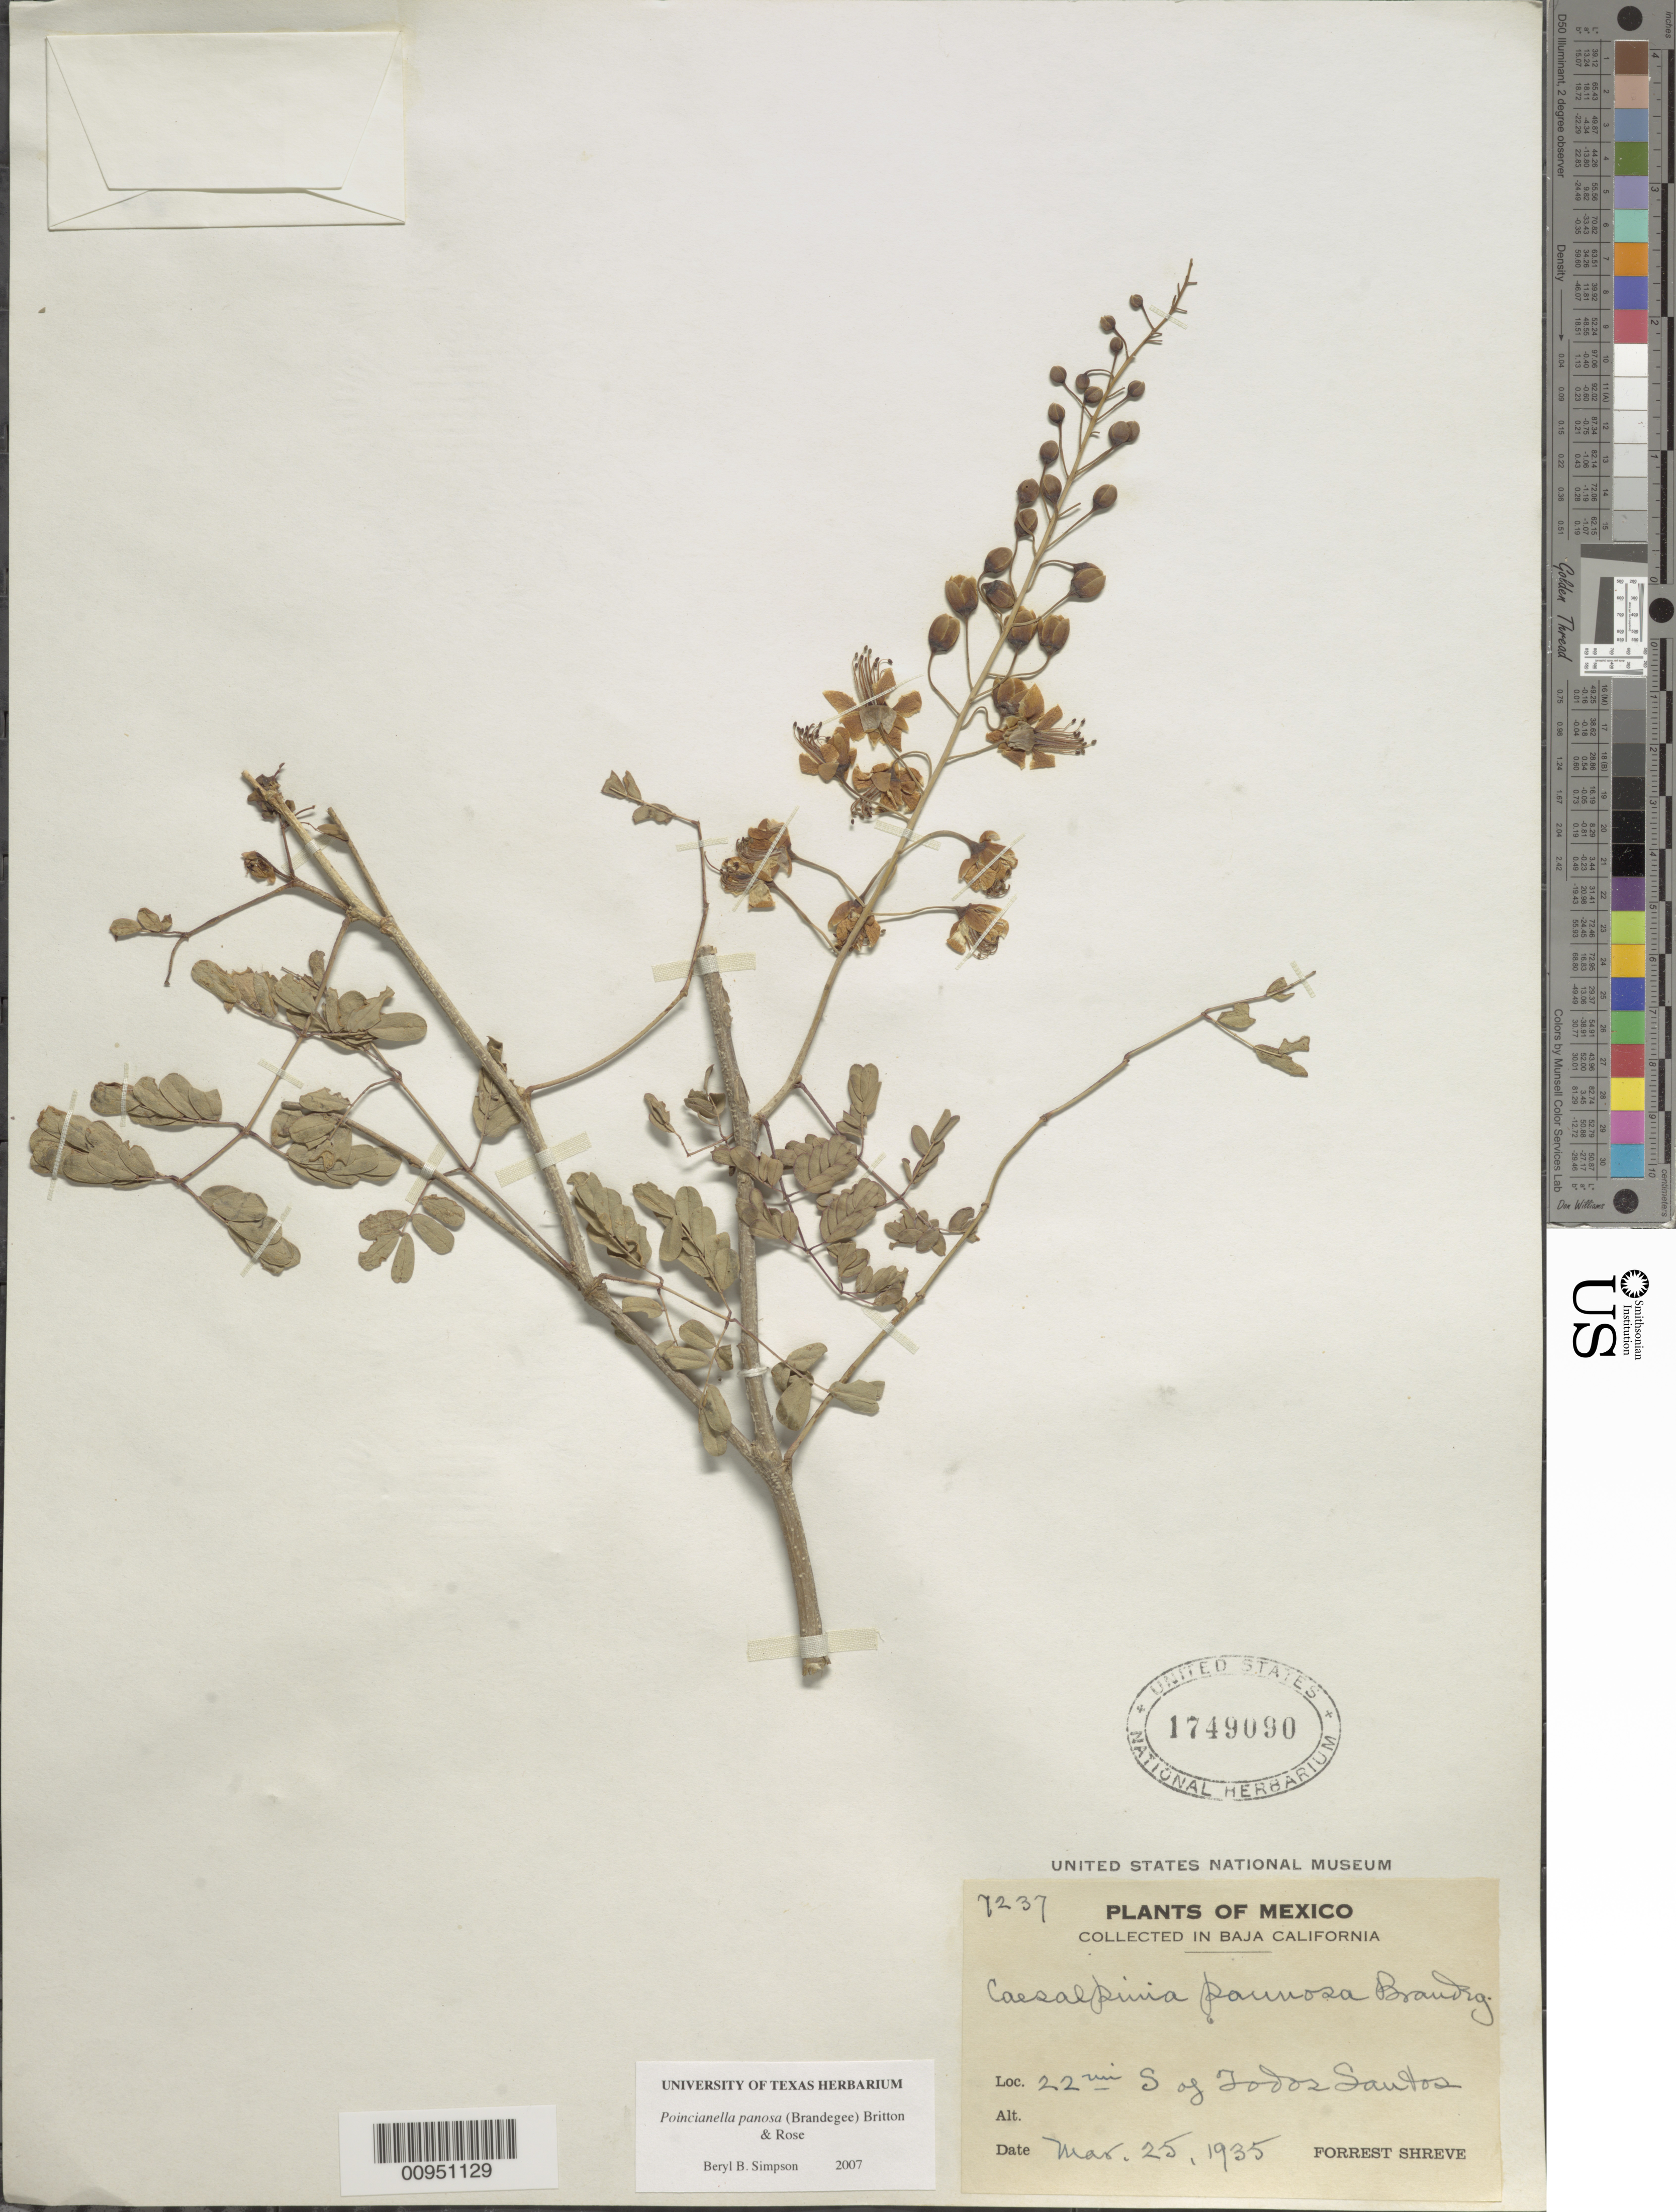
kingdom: Plantae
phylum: Tracheophyta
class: Magnoliopsida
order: Fabales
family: Fabaceae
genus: Erythrostemon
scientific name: Erythrostemon pannosus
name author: (K. Brandegee) Gagnon & G.P. Lewis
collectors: F. Shreve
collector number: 7237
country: Mexico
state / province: Baja California Sur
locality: S of Todos Santos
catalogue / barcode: US 1749090